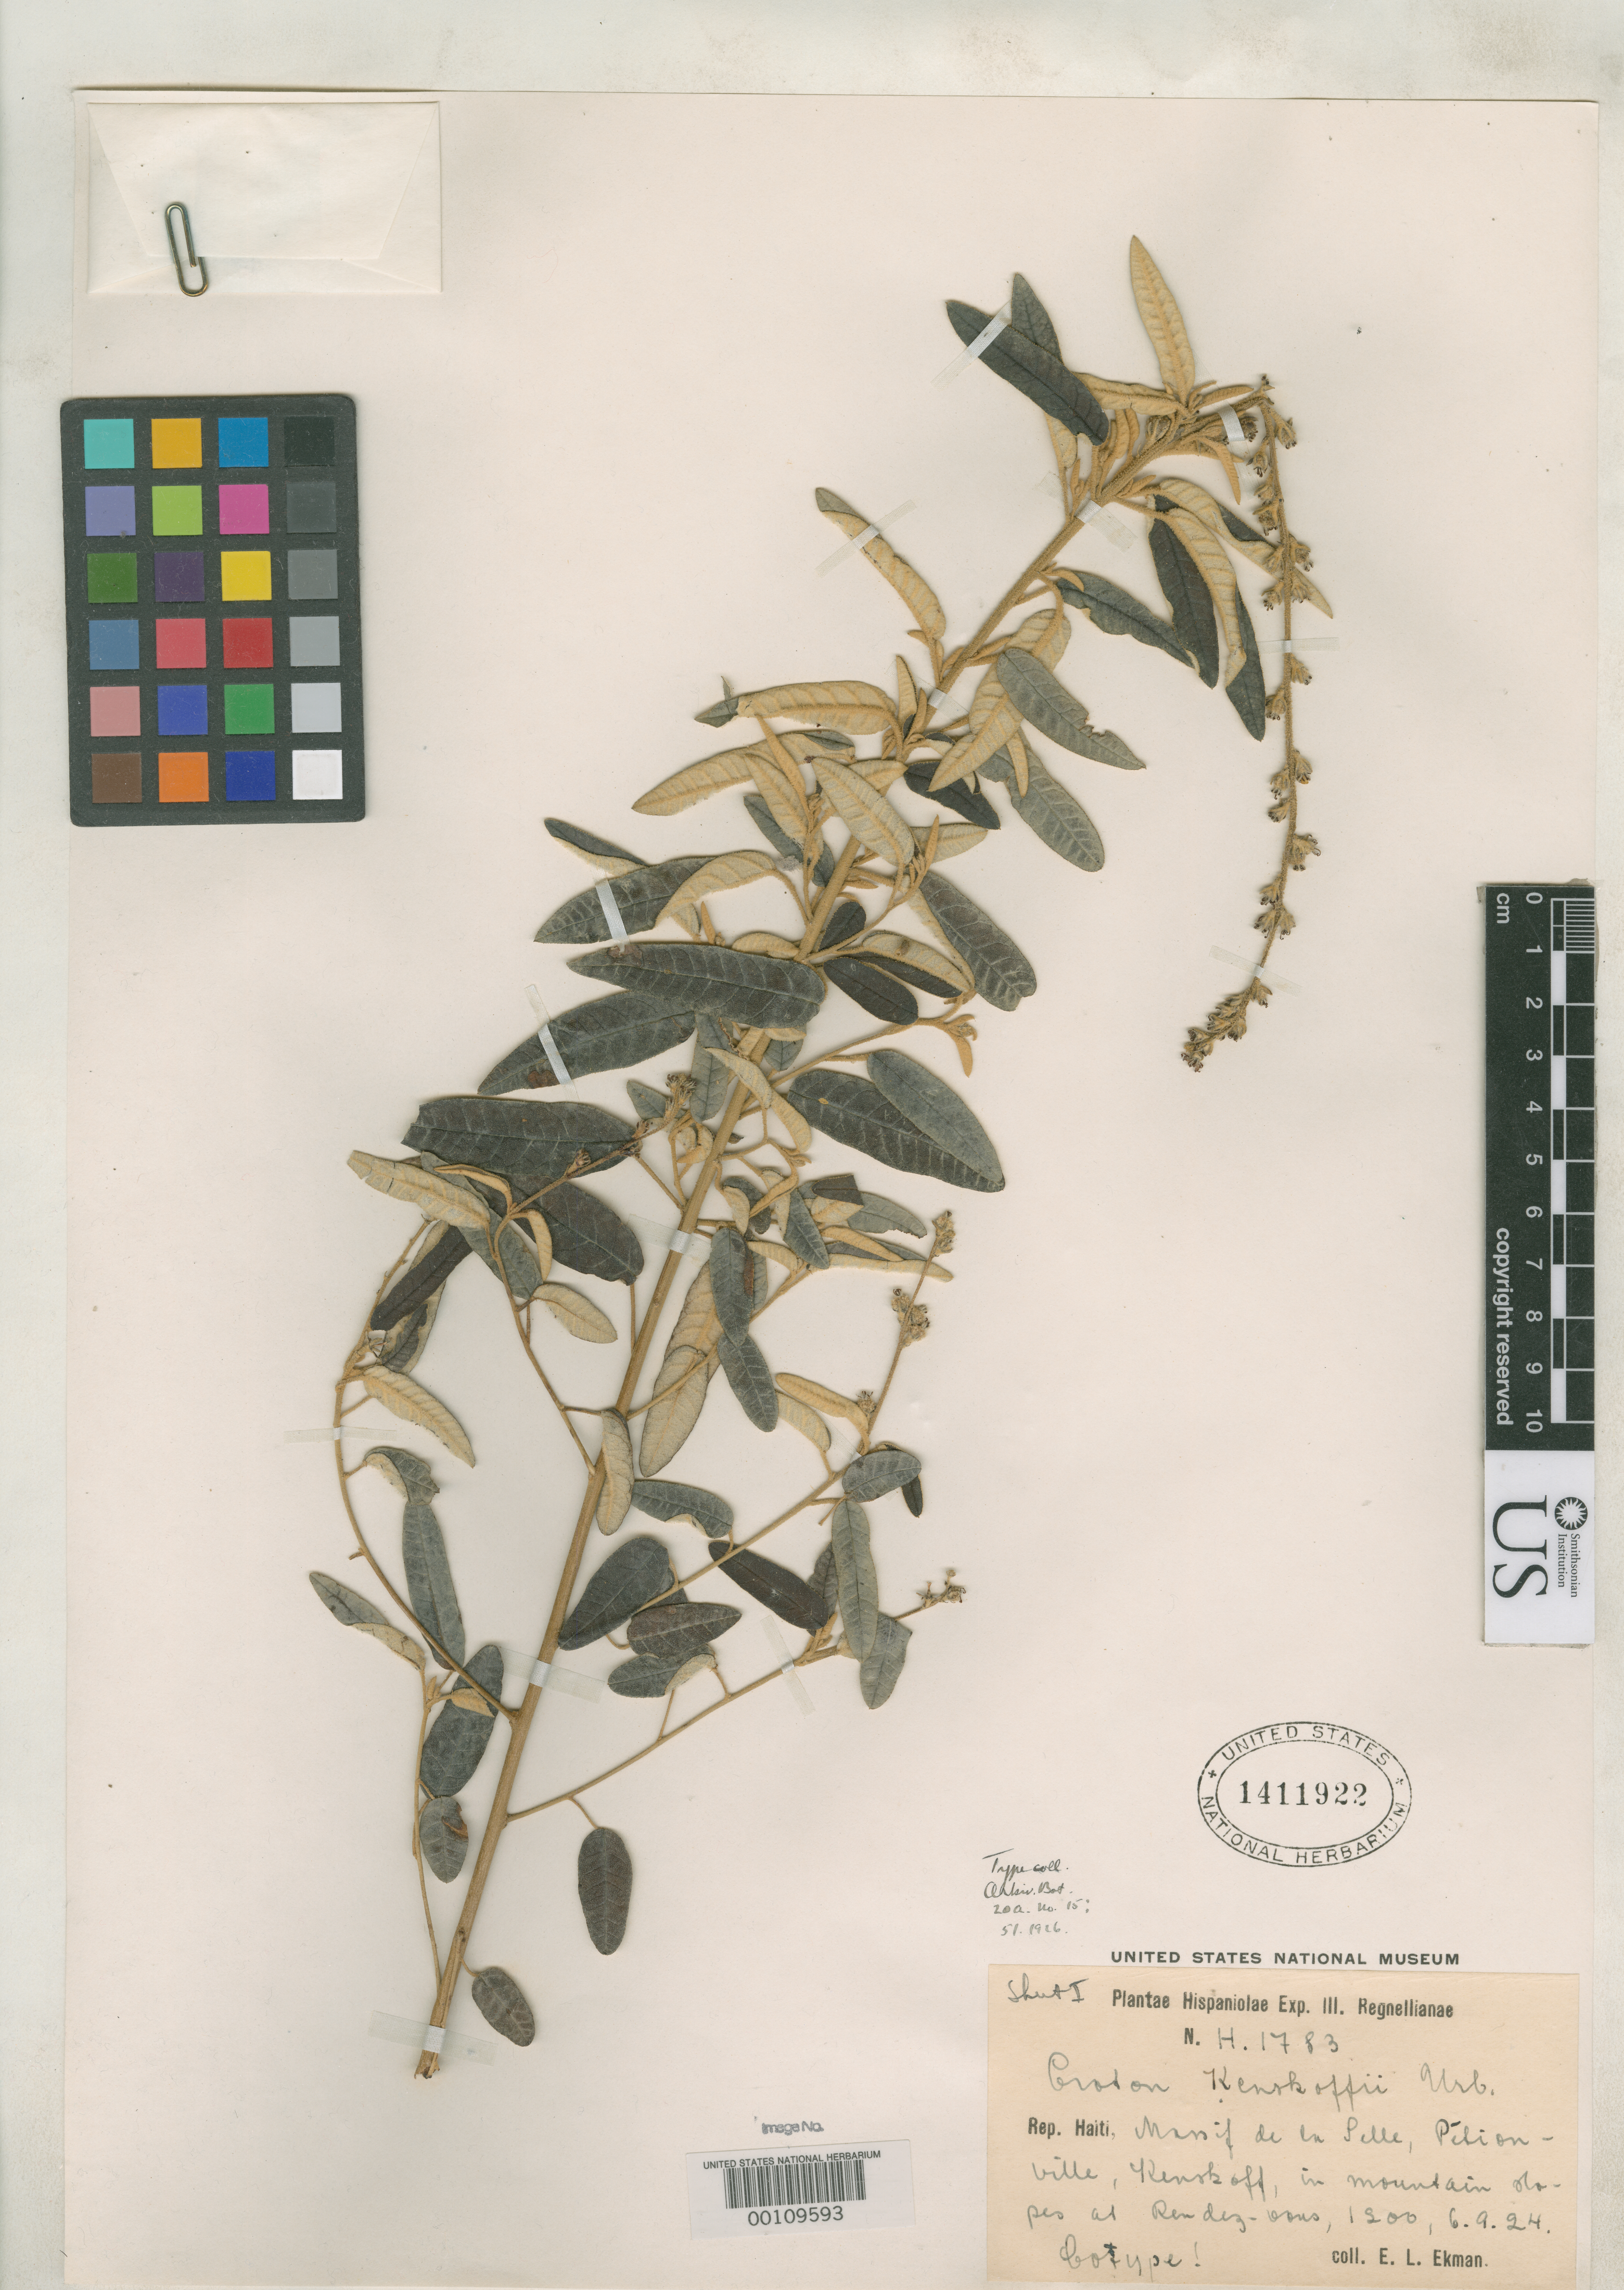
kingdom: Plantae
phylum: Tracheophyta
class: Magnoliopsida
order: Malpighiales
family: Euphorbiaceae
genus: Croton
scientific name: Croton kenskoffii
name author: Urb.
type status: Isotype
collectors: E. L. Ekman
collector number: H 1783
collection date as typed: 06 Sep 1924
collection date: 1924-09-06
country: Haiti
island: Hispaniola Island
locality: Massif de La Selle, Petionville, Kenskoff, in mountain slopes of Rendezous [= Rendez-vous?].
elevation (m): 1200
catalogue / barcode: US 1411922